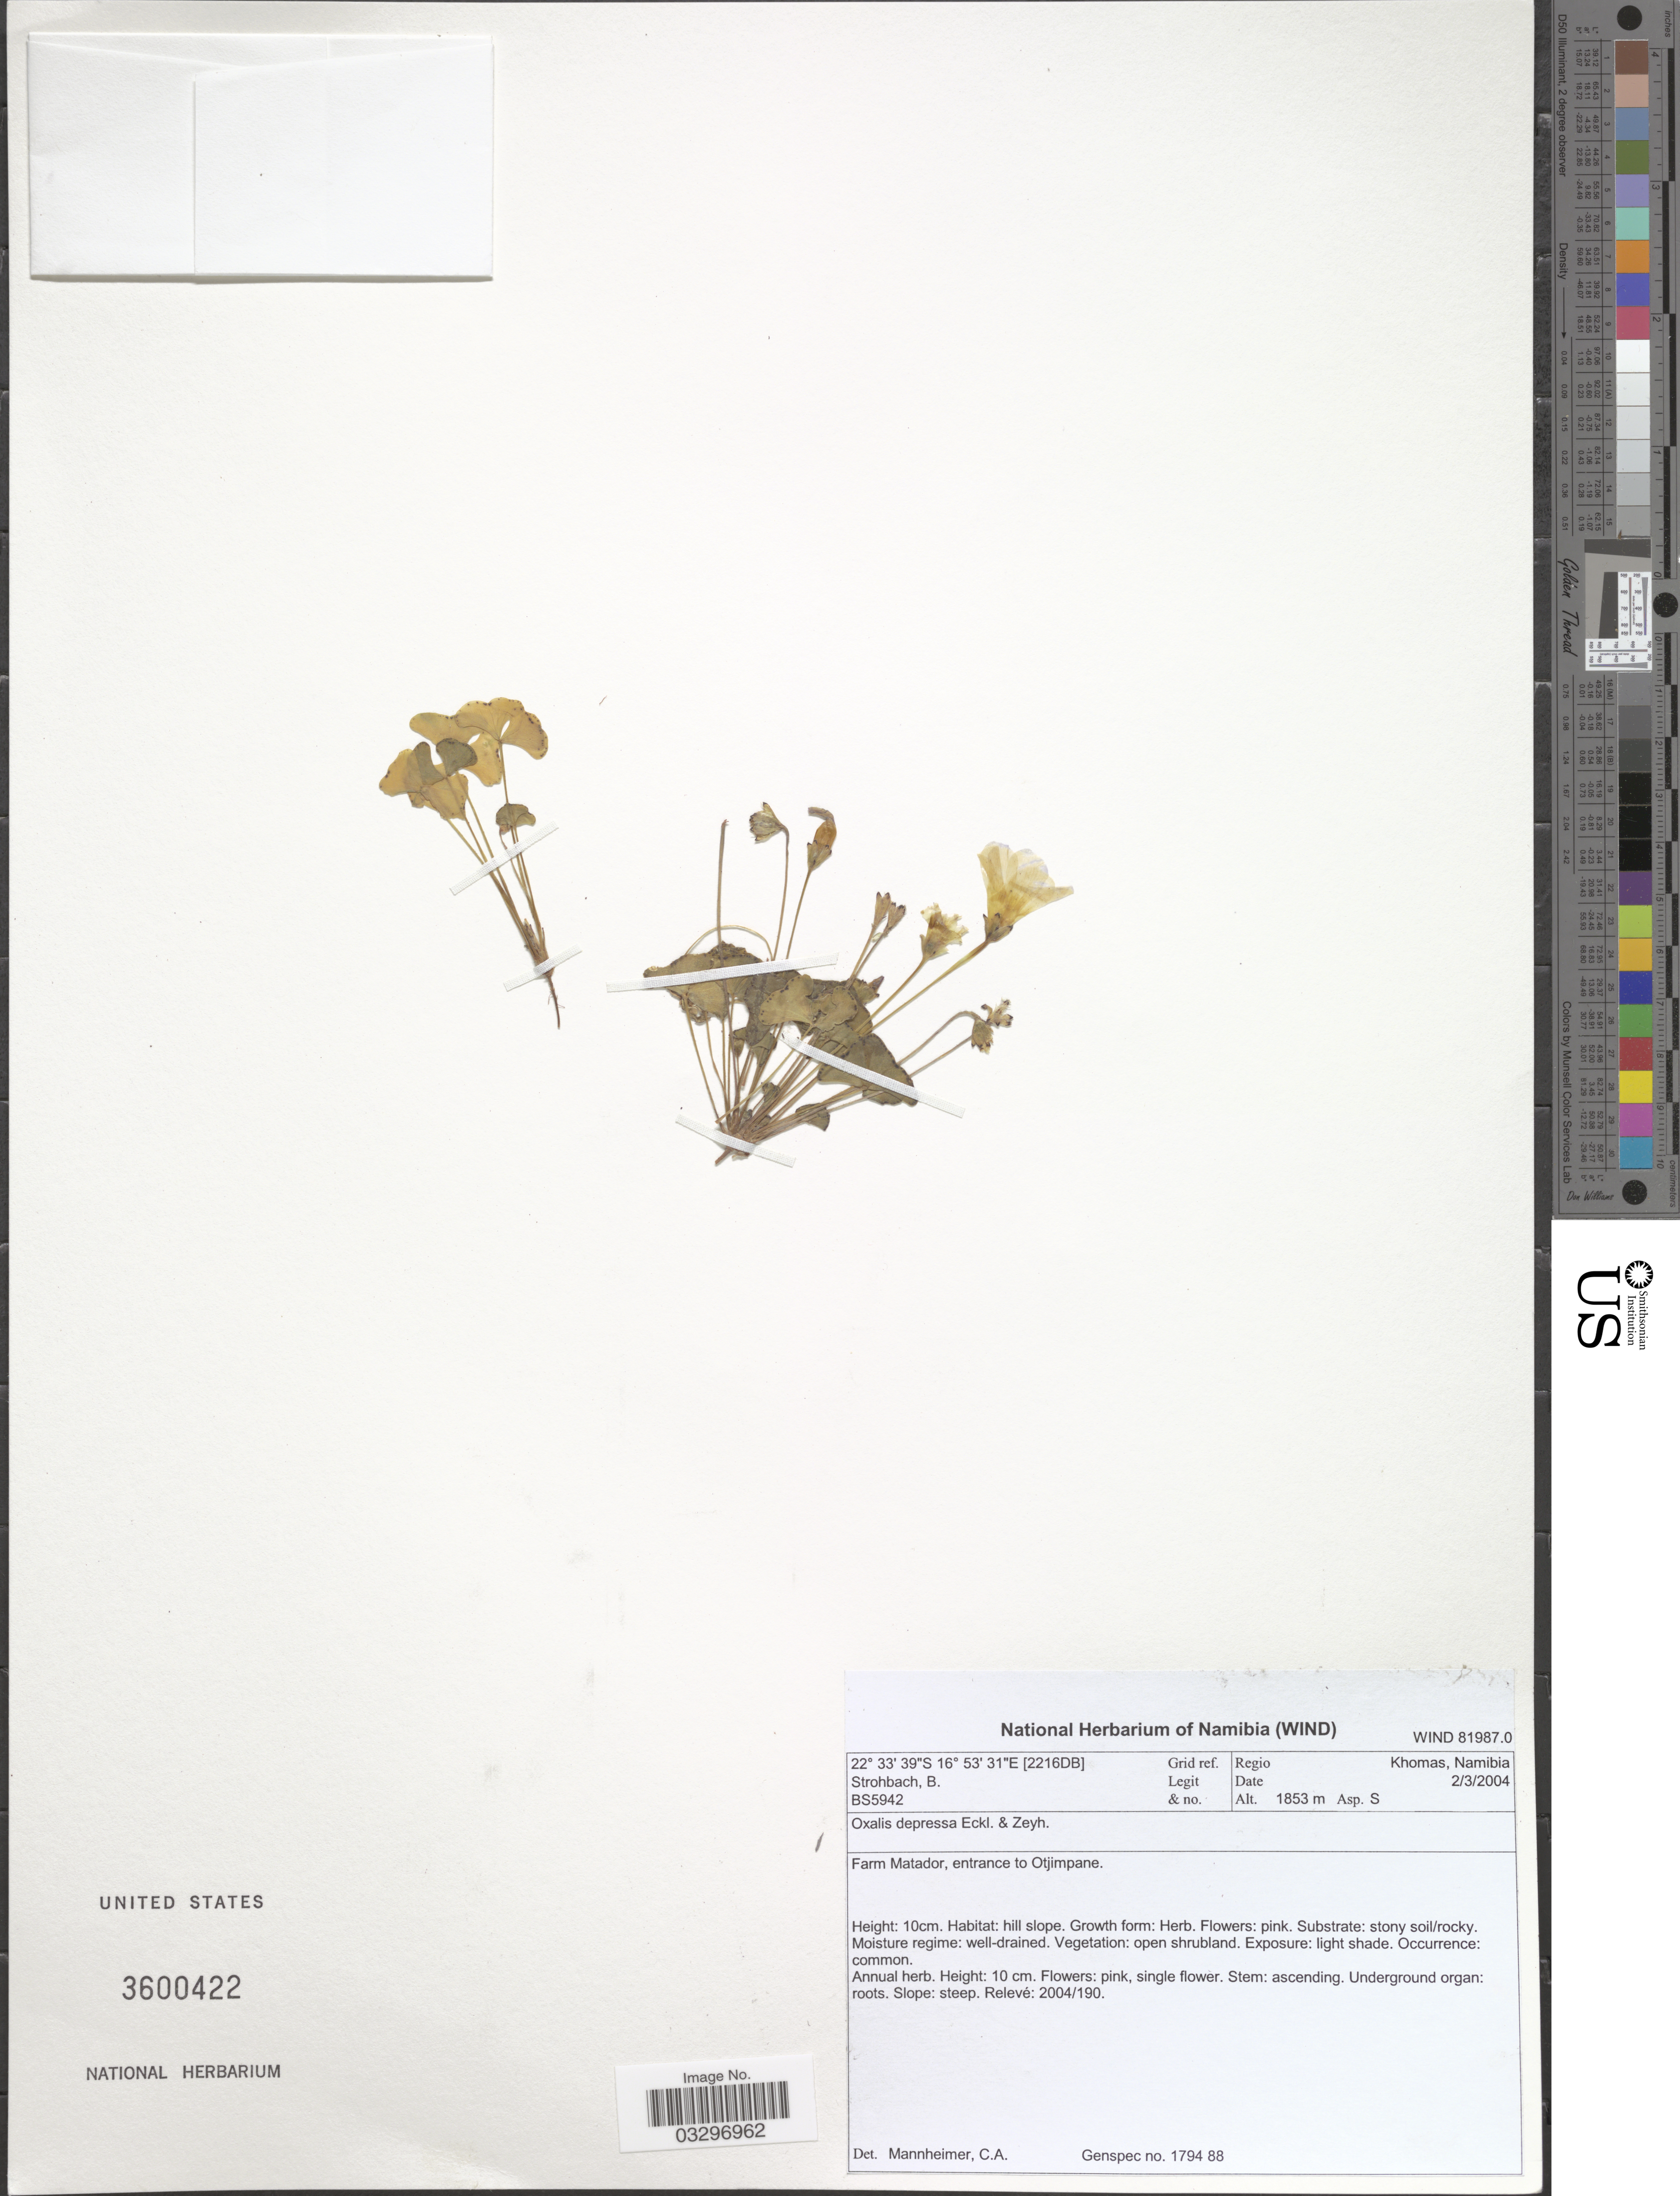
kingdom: Plantae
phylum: Tracheophyta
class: Magnoliopsida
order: Oxalidales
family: Oxalidaceae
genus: Oxalis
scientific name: Oxalis depressa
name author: Eckl. & Zeyh.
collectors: B. Strohbach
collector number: BS5942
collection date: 2004-03-02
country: Namibia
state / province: Khomas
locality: Regio Khomas. [2216DB] Grid ref. Farm Matador, entrance to Otjimpane.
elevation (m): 1853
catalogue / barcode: US 3600422